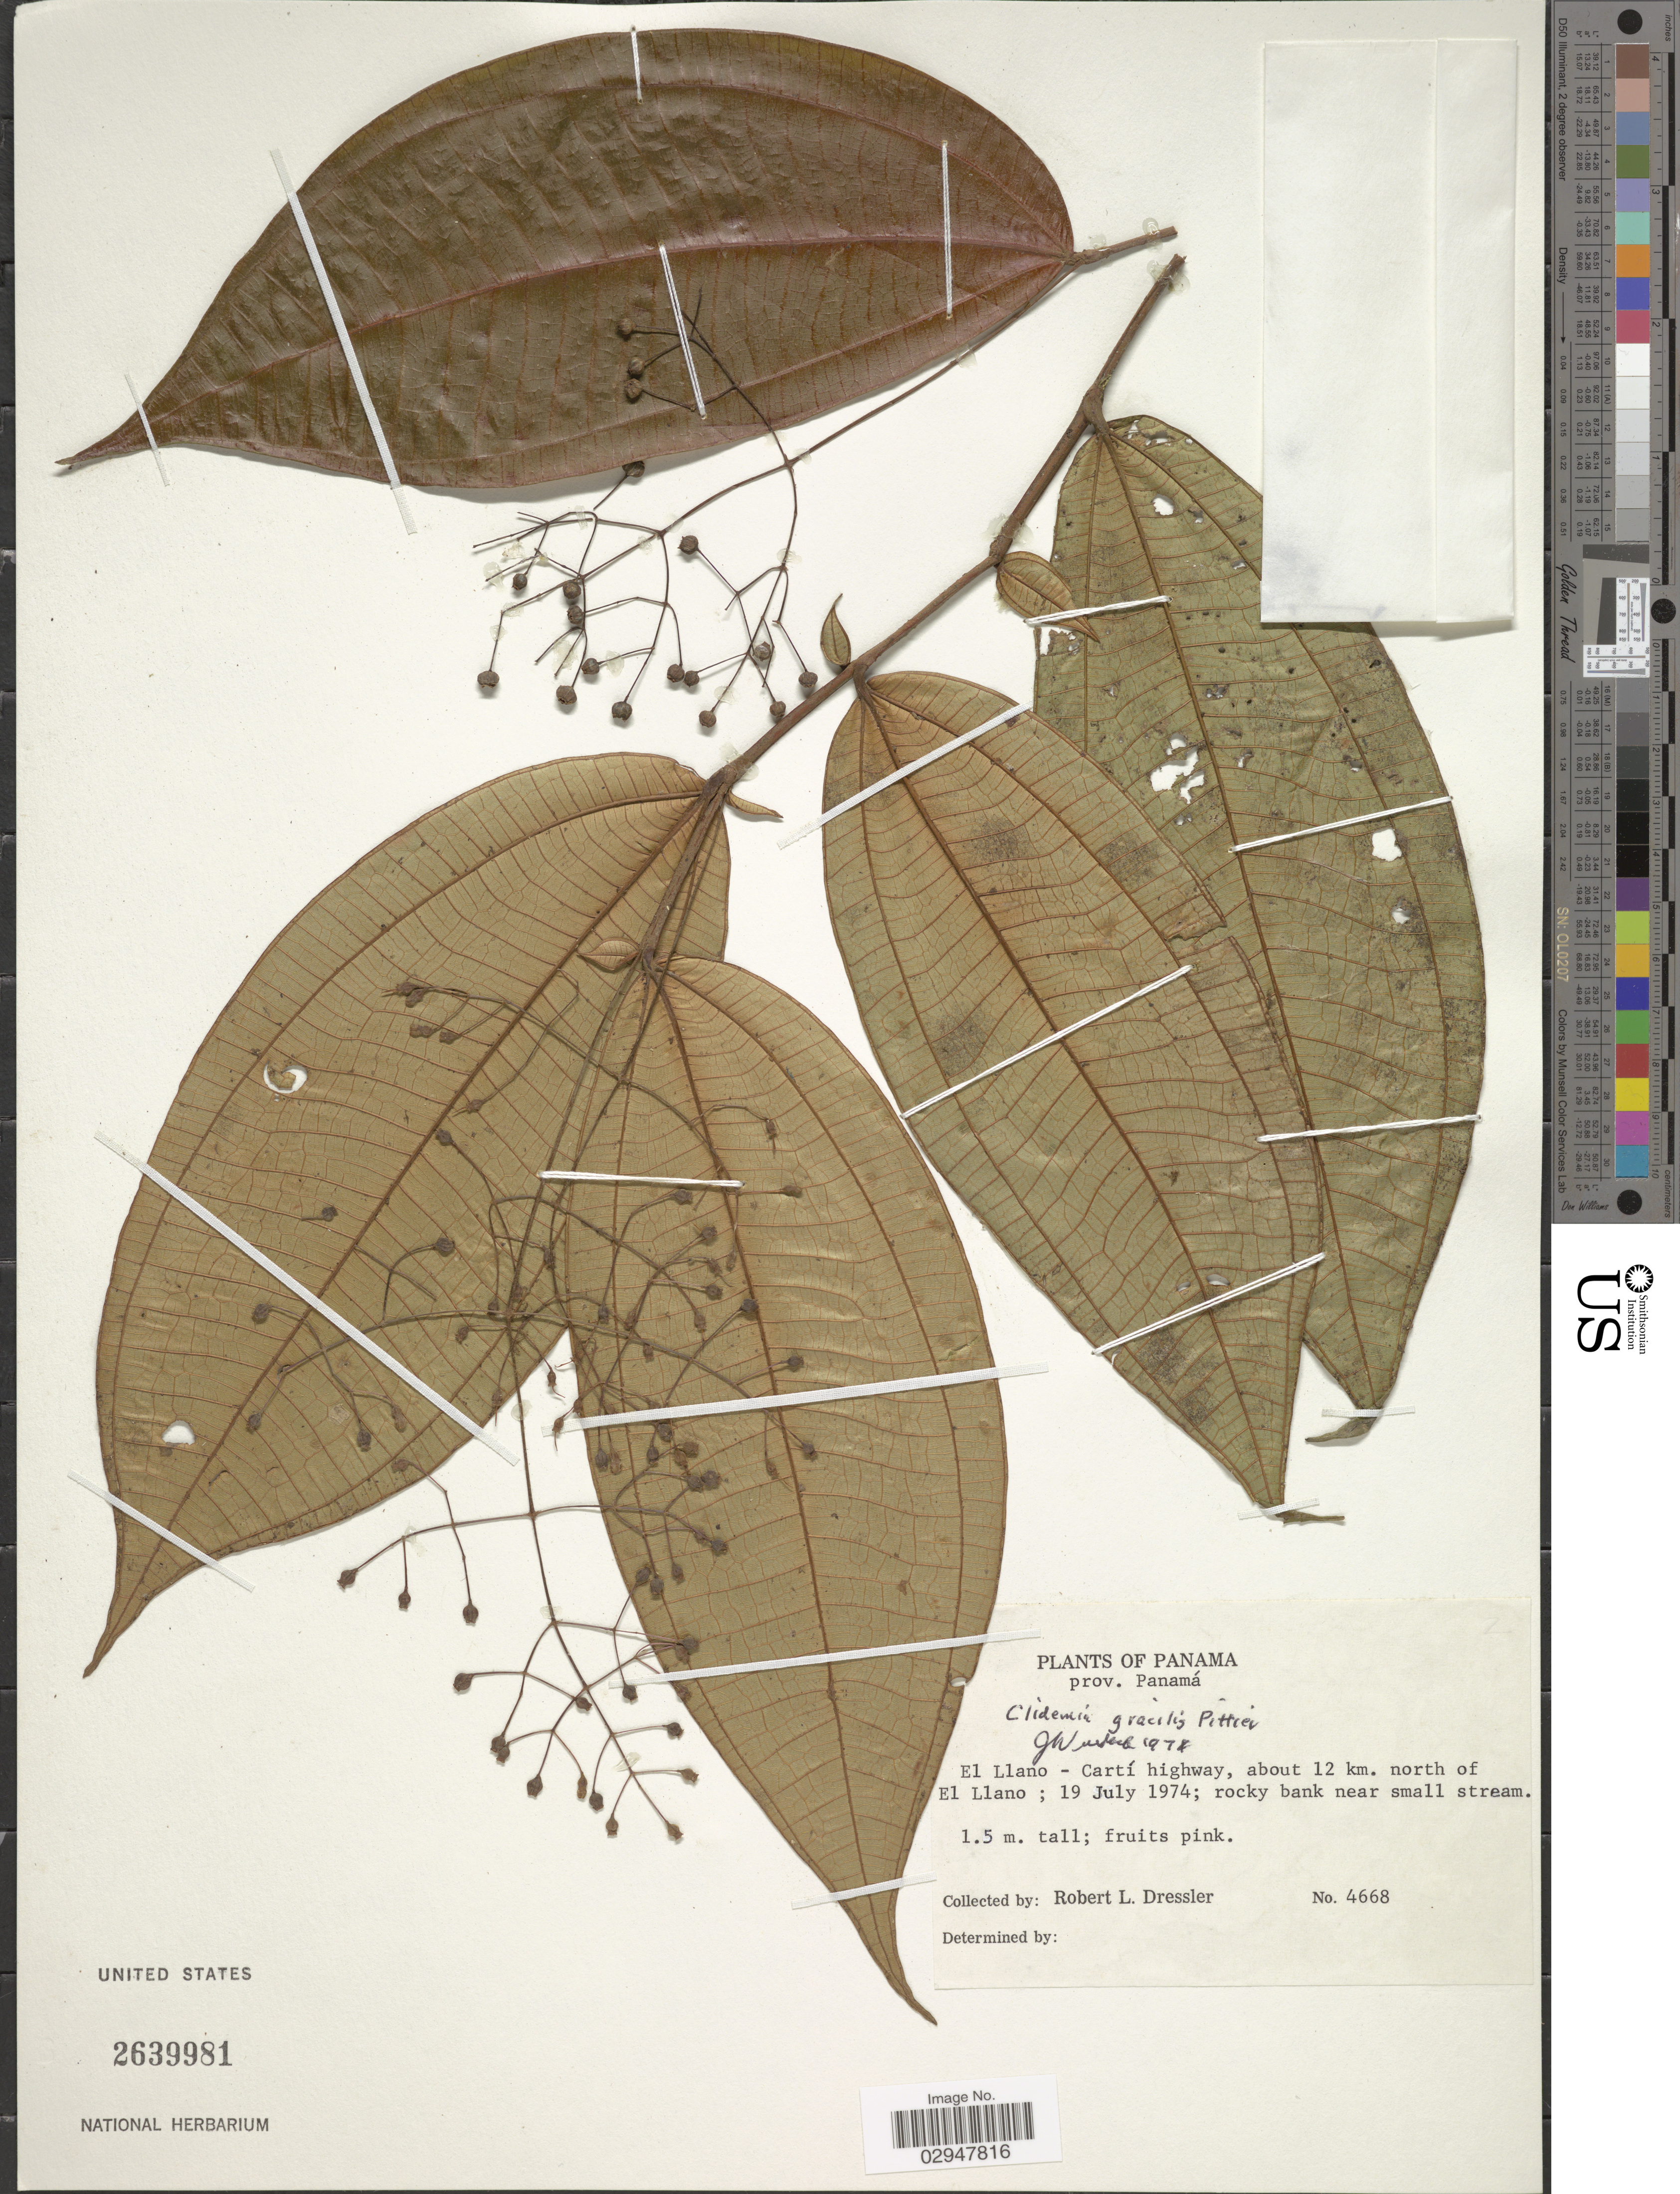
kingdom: Plantae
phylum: Tracheophyta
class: Magnoliopsida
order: Myrtales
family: Melastomataceae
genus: Clidemia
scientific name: Clidemia gracilis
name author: Pittier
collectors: R. Dressler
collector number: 4668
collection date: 1974-07-19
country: Panama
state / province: Panamá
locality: El Llano - Cartí highway, about 12 km. north of El Llano.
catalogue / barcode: US 2639981